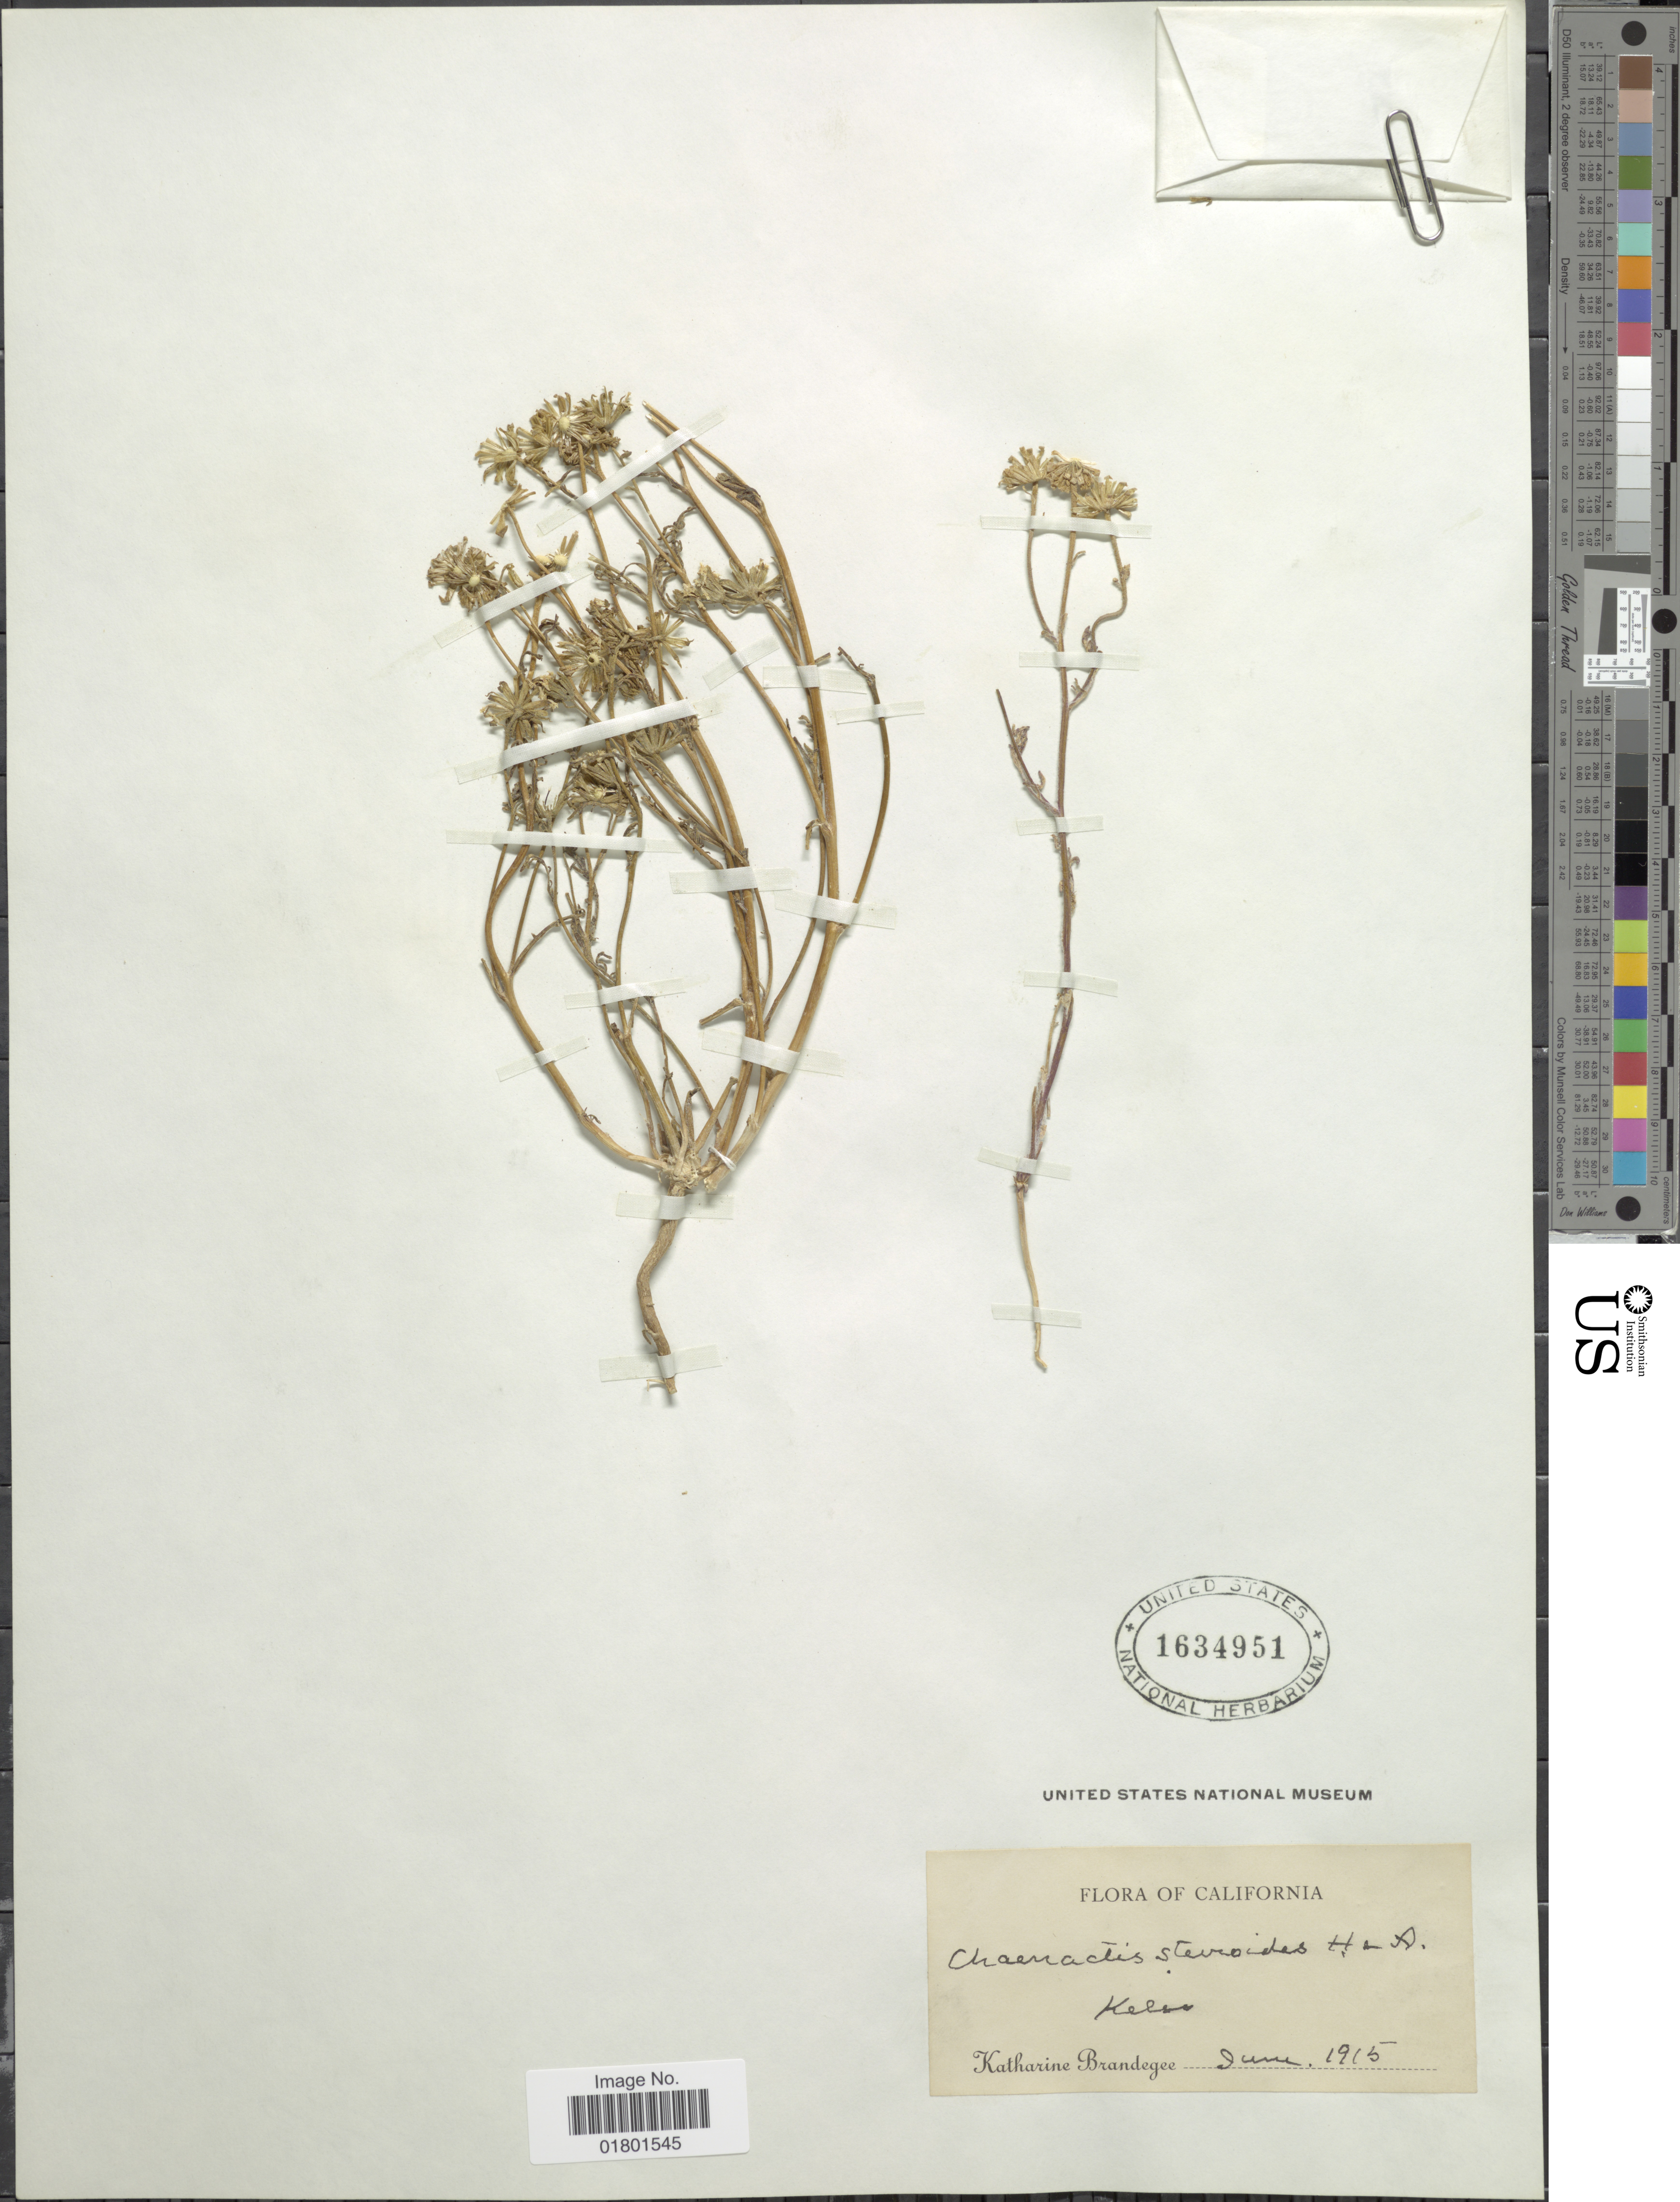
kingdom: Plantae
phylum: Tracheophyta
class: Magnoliopsida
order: Asterales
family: Asteraceae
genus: Chaenactis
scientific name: Chaenactis stevioides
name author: Hook. & Arn.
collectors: K. Brandegee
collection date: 1915-06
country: United States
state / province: California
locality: Kelso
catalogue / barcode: US 1634951